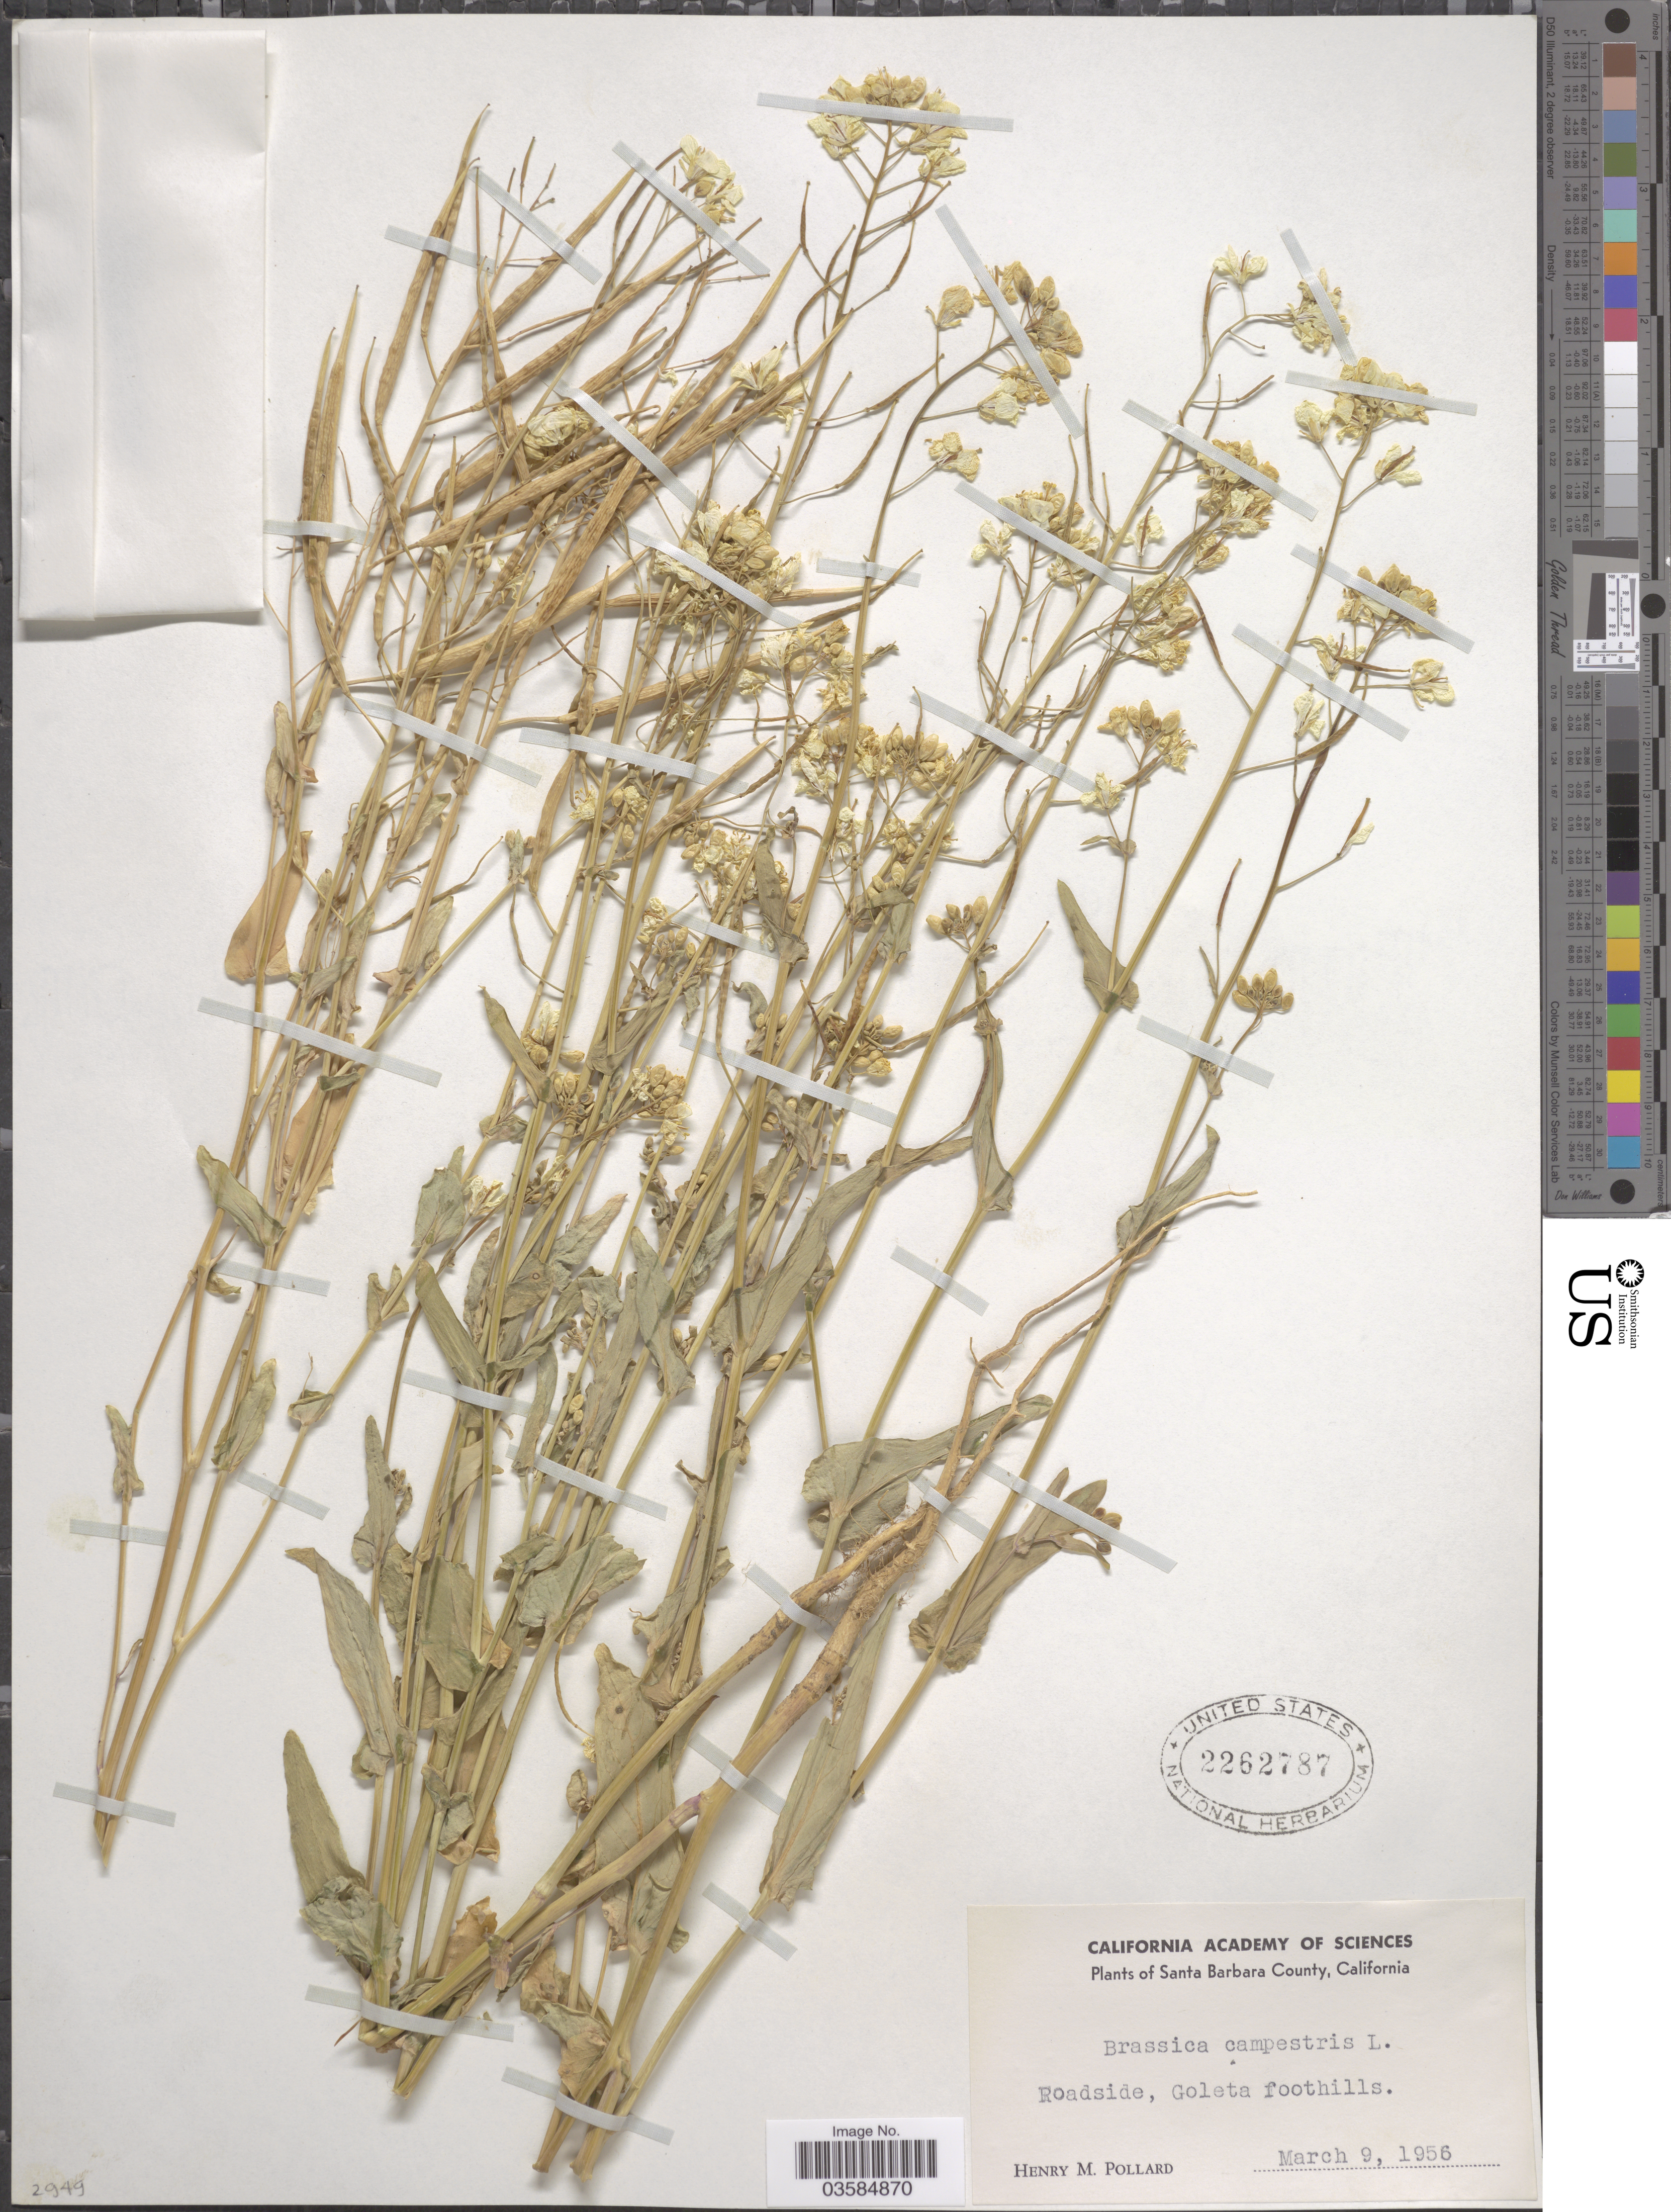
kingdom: Plantae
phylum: Tracheophyta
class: Magnoliopsida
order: Brassicales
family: Brassicaceae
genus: Brassica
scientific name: Brassica campestris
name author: L.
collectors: H. M. Pollard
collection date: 1956-03-09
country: United States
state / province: California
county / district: Santa Barbara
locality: Santa Barbara County. Roadside, Goleta foothills.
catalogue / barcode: US 2262787